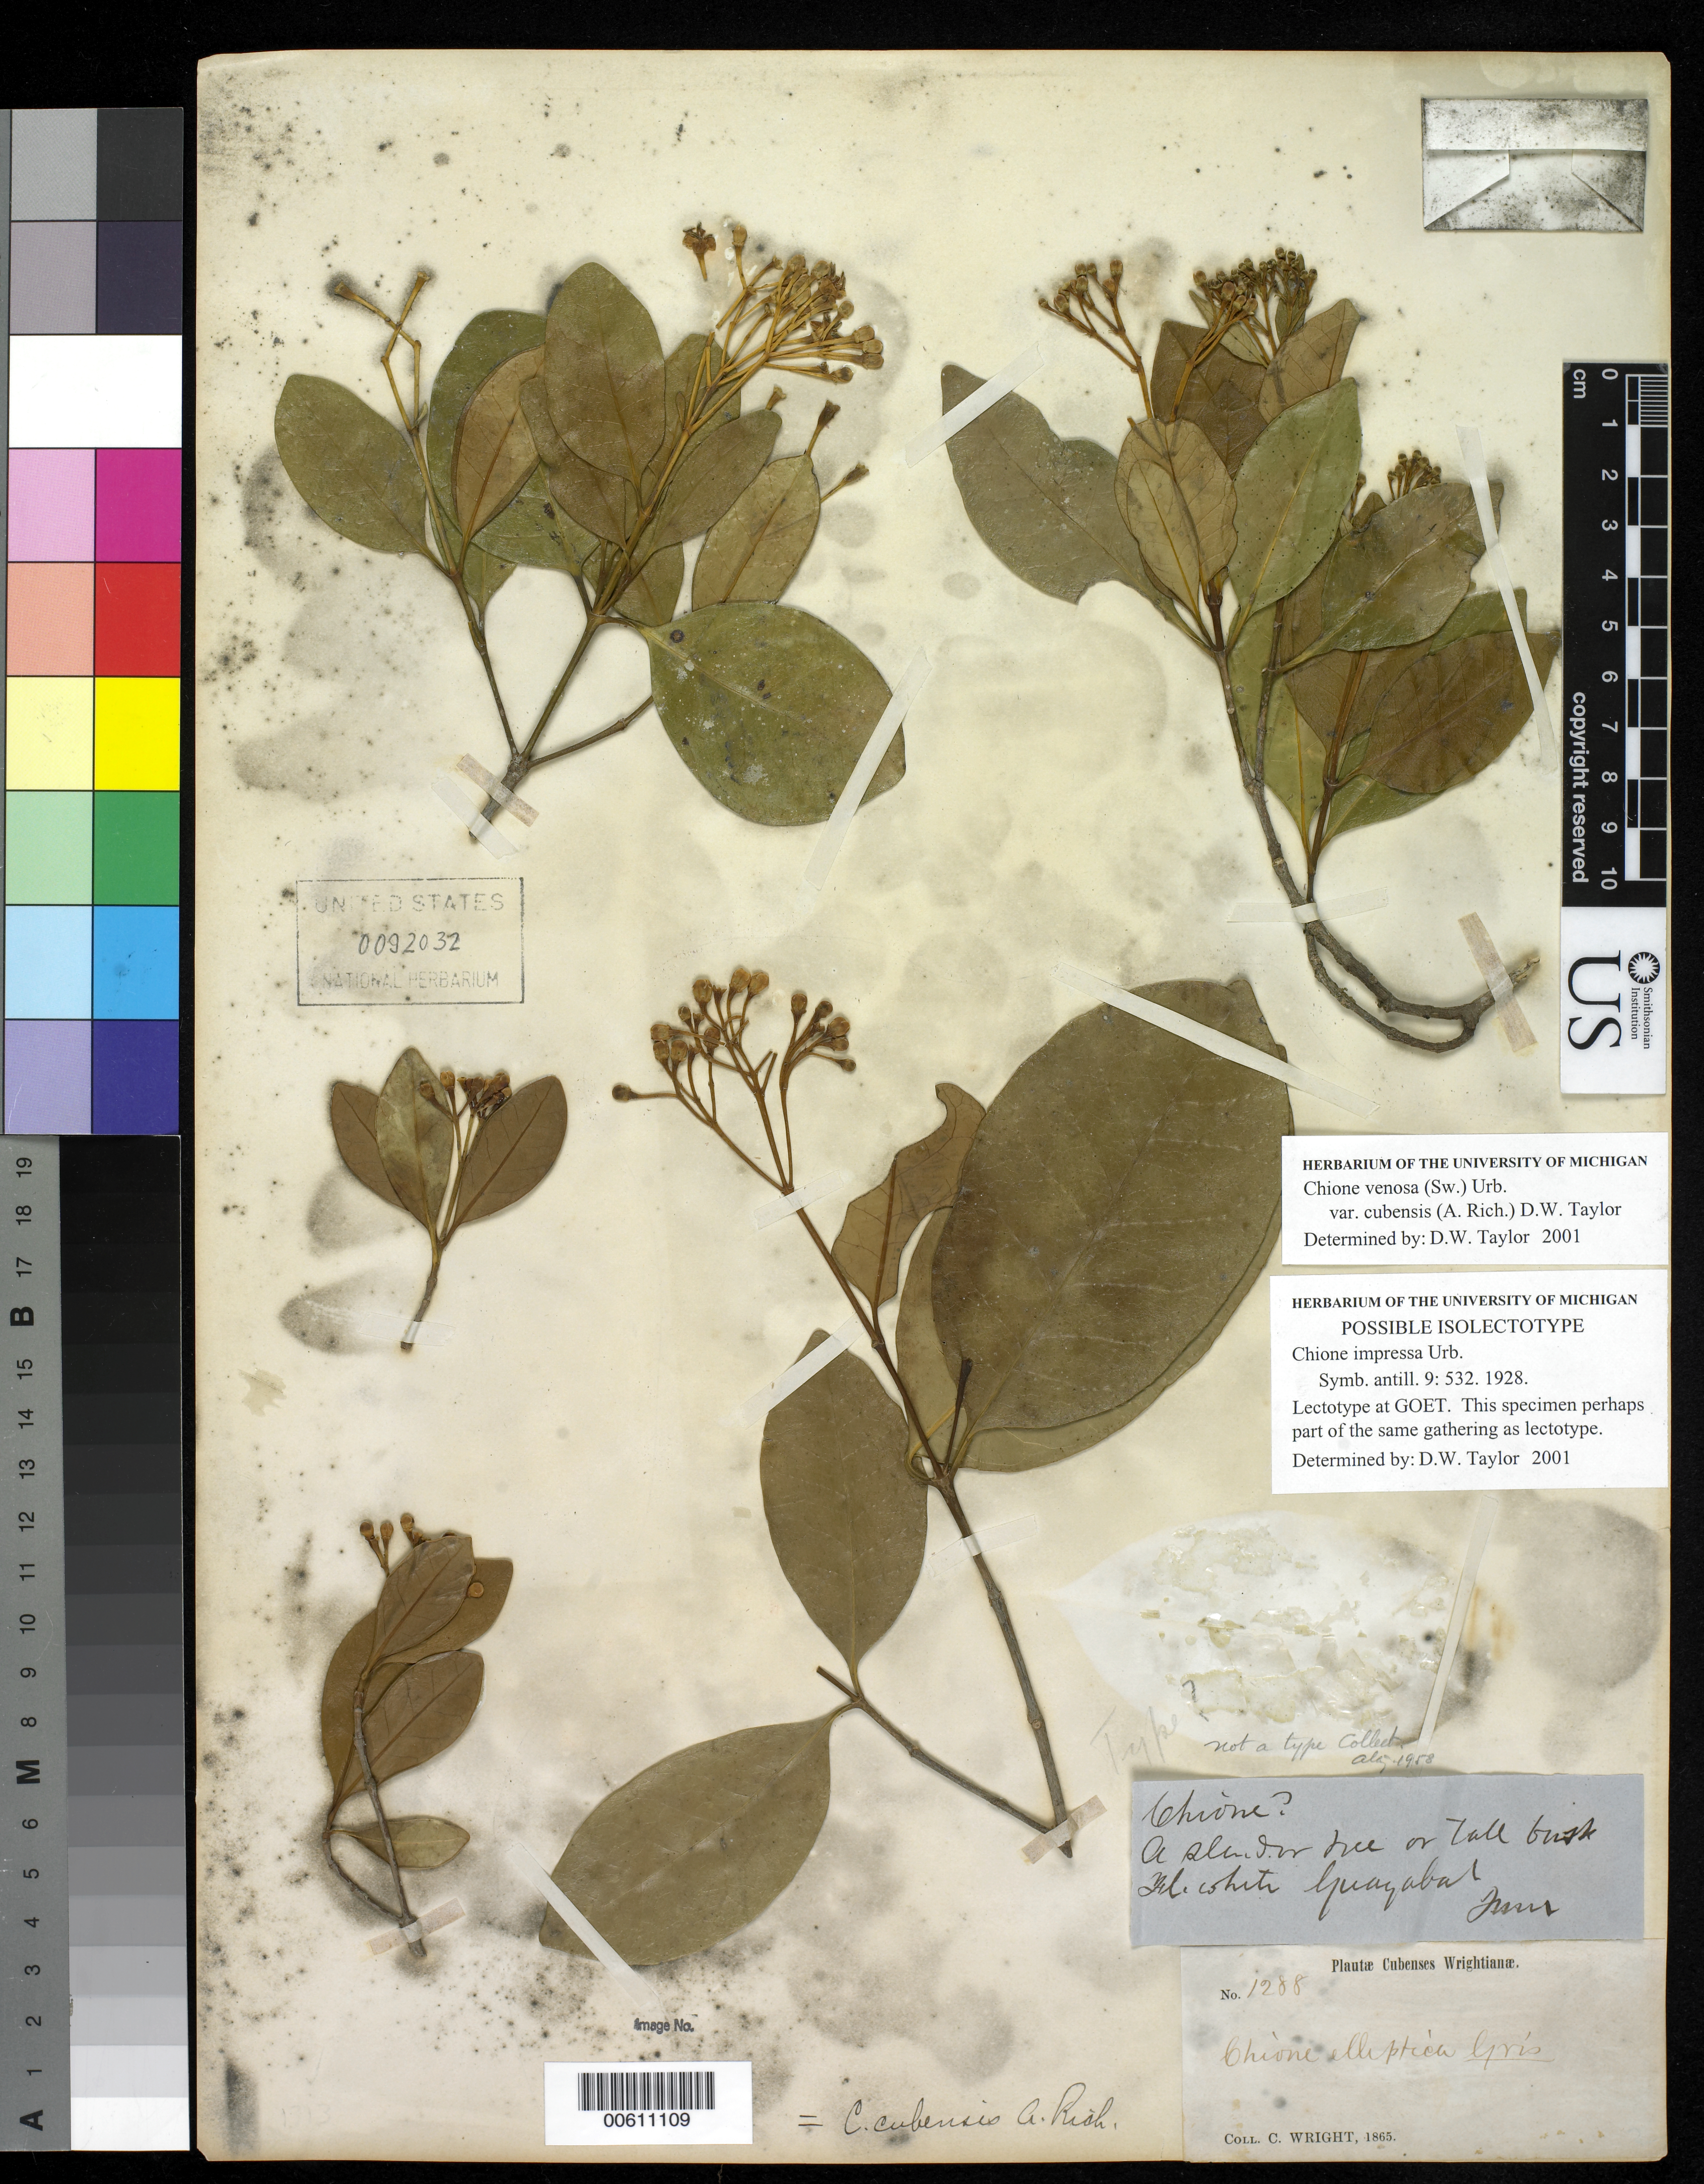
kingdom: Plantae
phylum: Tracheophyta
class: Magnoliopsida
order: Gentianales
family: Rubiaceae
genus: Chione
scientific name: Chione impressa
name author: Urb.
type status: Possible Isolectotype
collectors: C. Wright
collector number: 1288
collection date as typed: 1865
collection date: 1865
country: Cuba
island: Greater Antilles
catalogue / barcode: US 92032